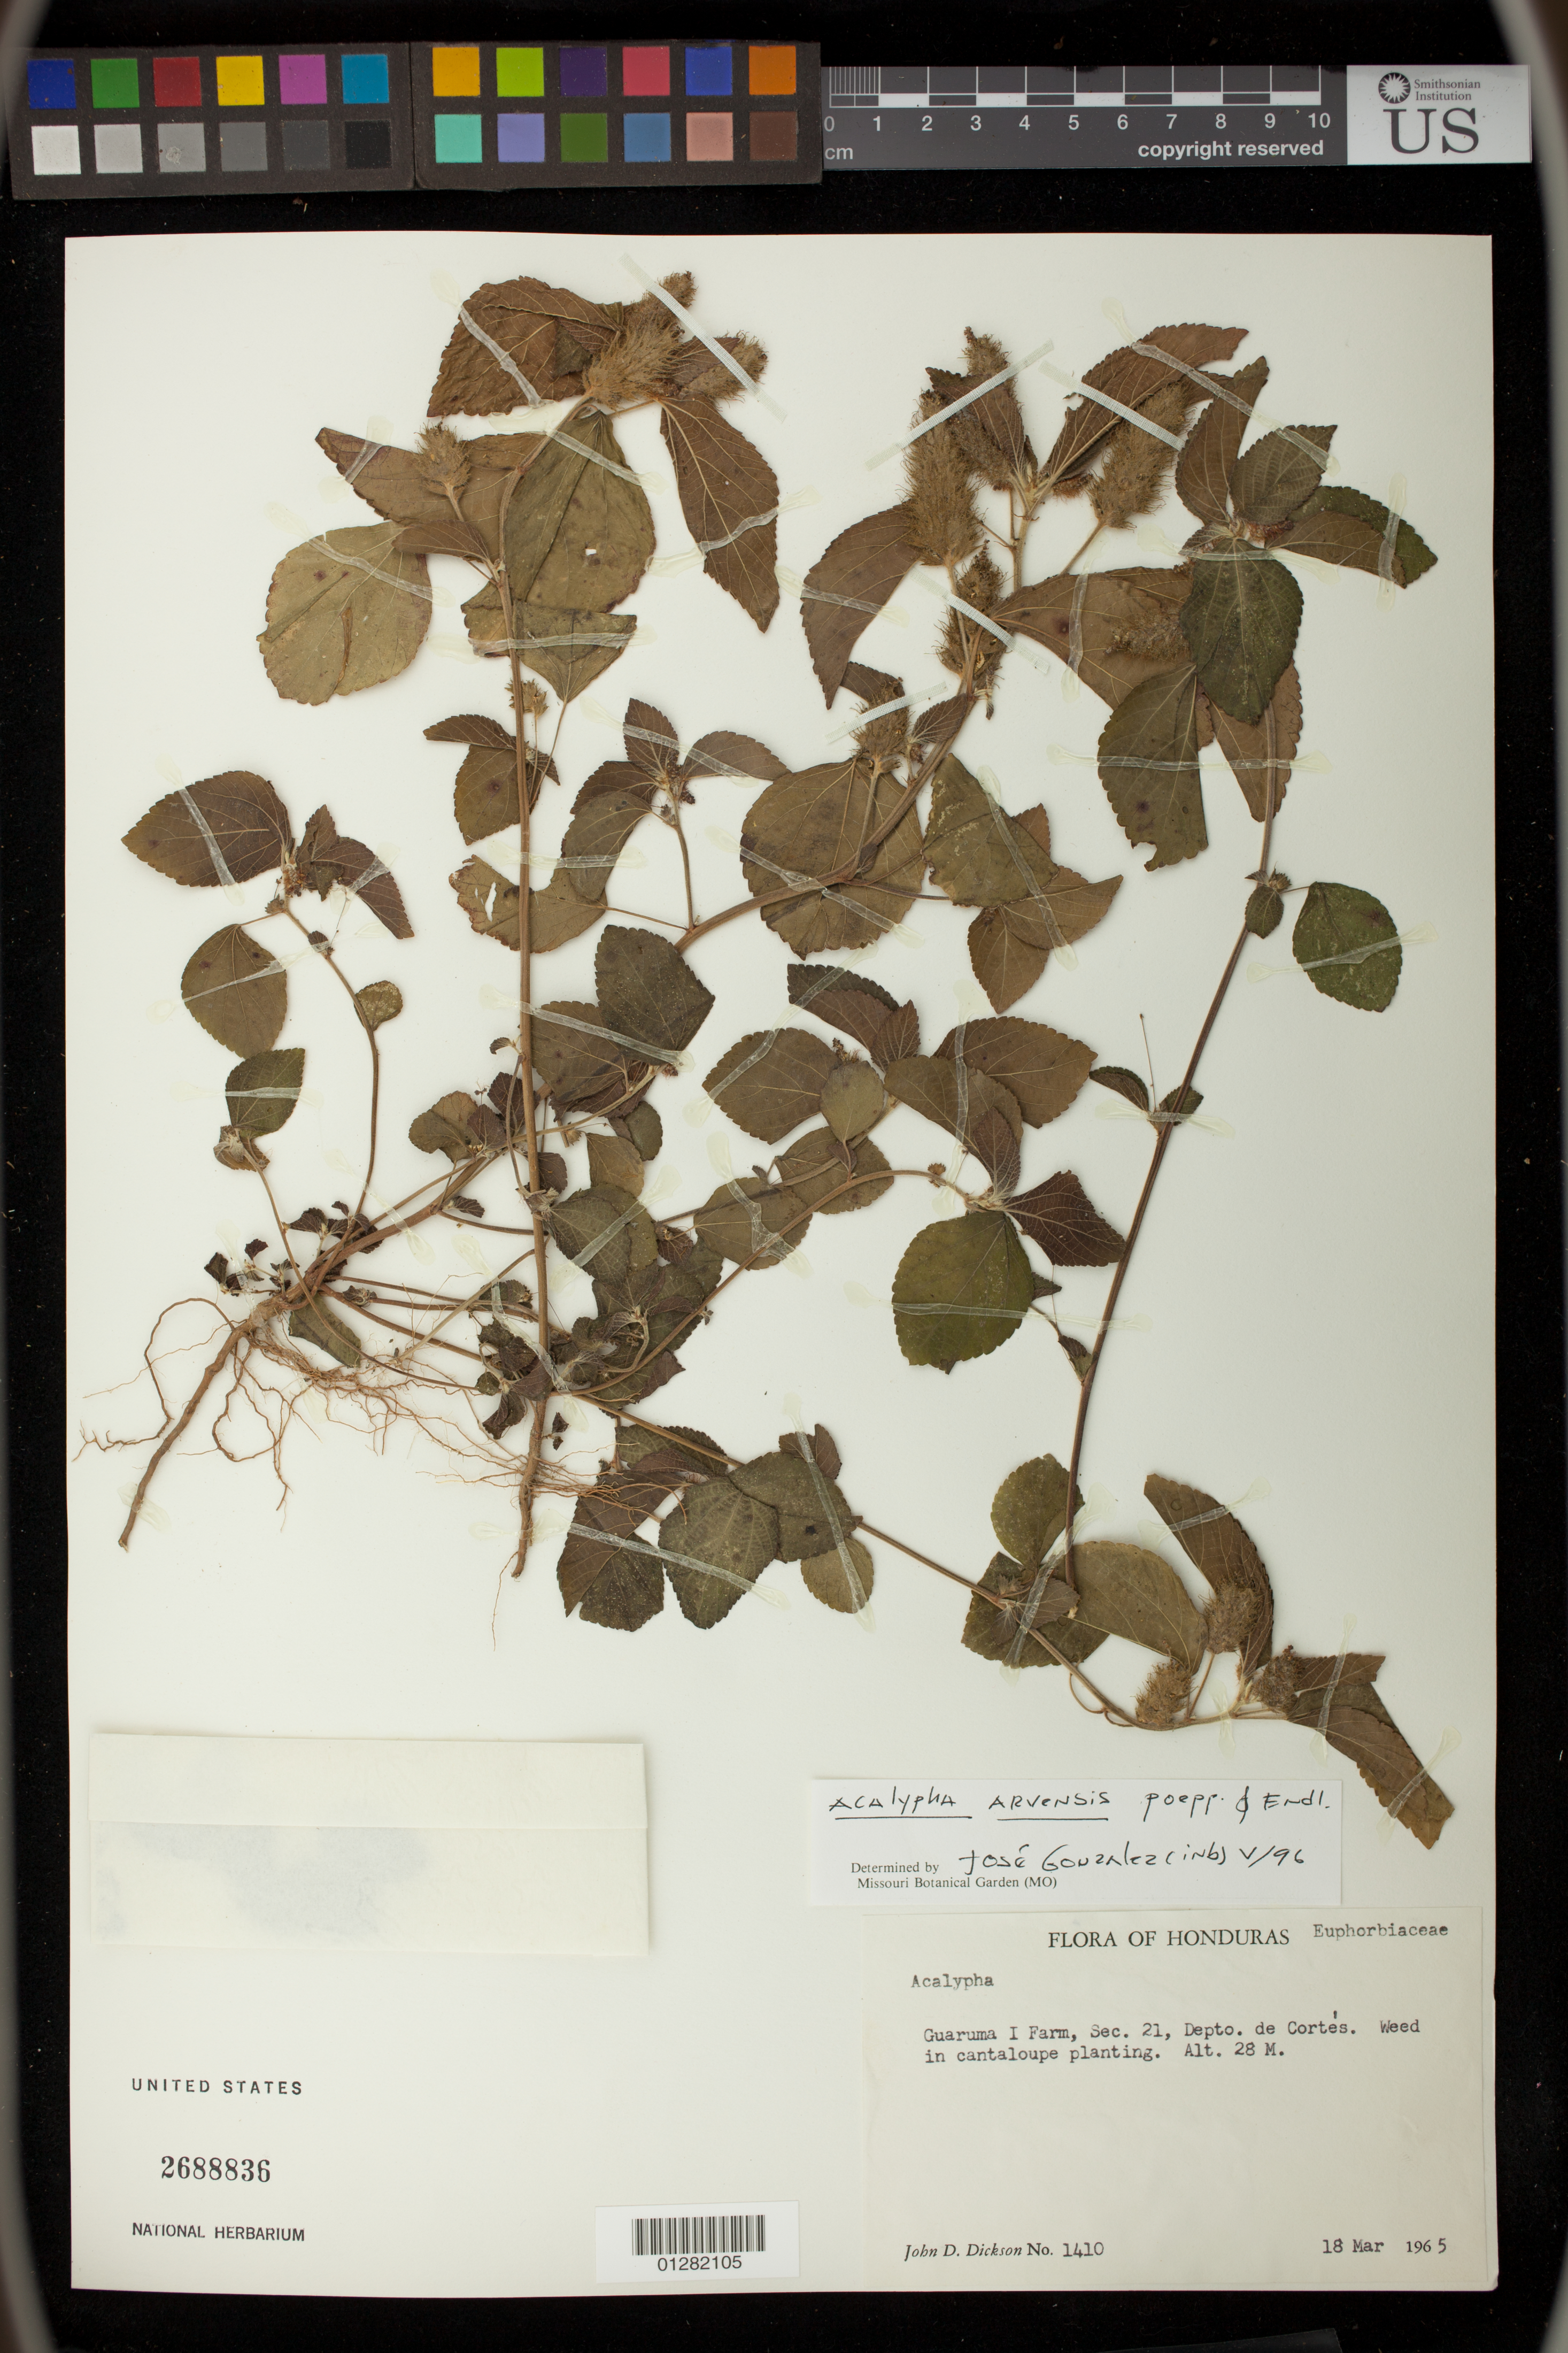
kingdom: Plantae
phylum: Tracheophyta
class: Magnoliopsida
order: Malpighiales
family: Euphorbiaceae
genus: Acalypha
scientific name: Acalypha arvensis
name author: Poepp.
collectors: J. Dickson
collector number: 1410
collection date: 1965-03-18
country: Honduras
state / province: Cortés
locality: Guaruma I Farm, Sec. 21, Depto. de CortTs.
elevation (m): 28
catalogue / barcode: US 2688836